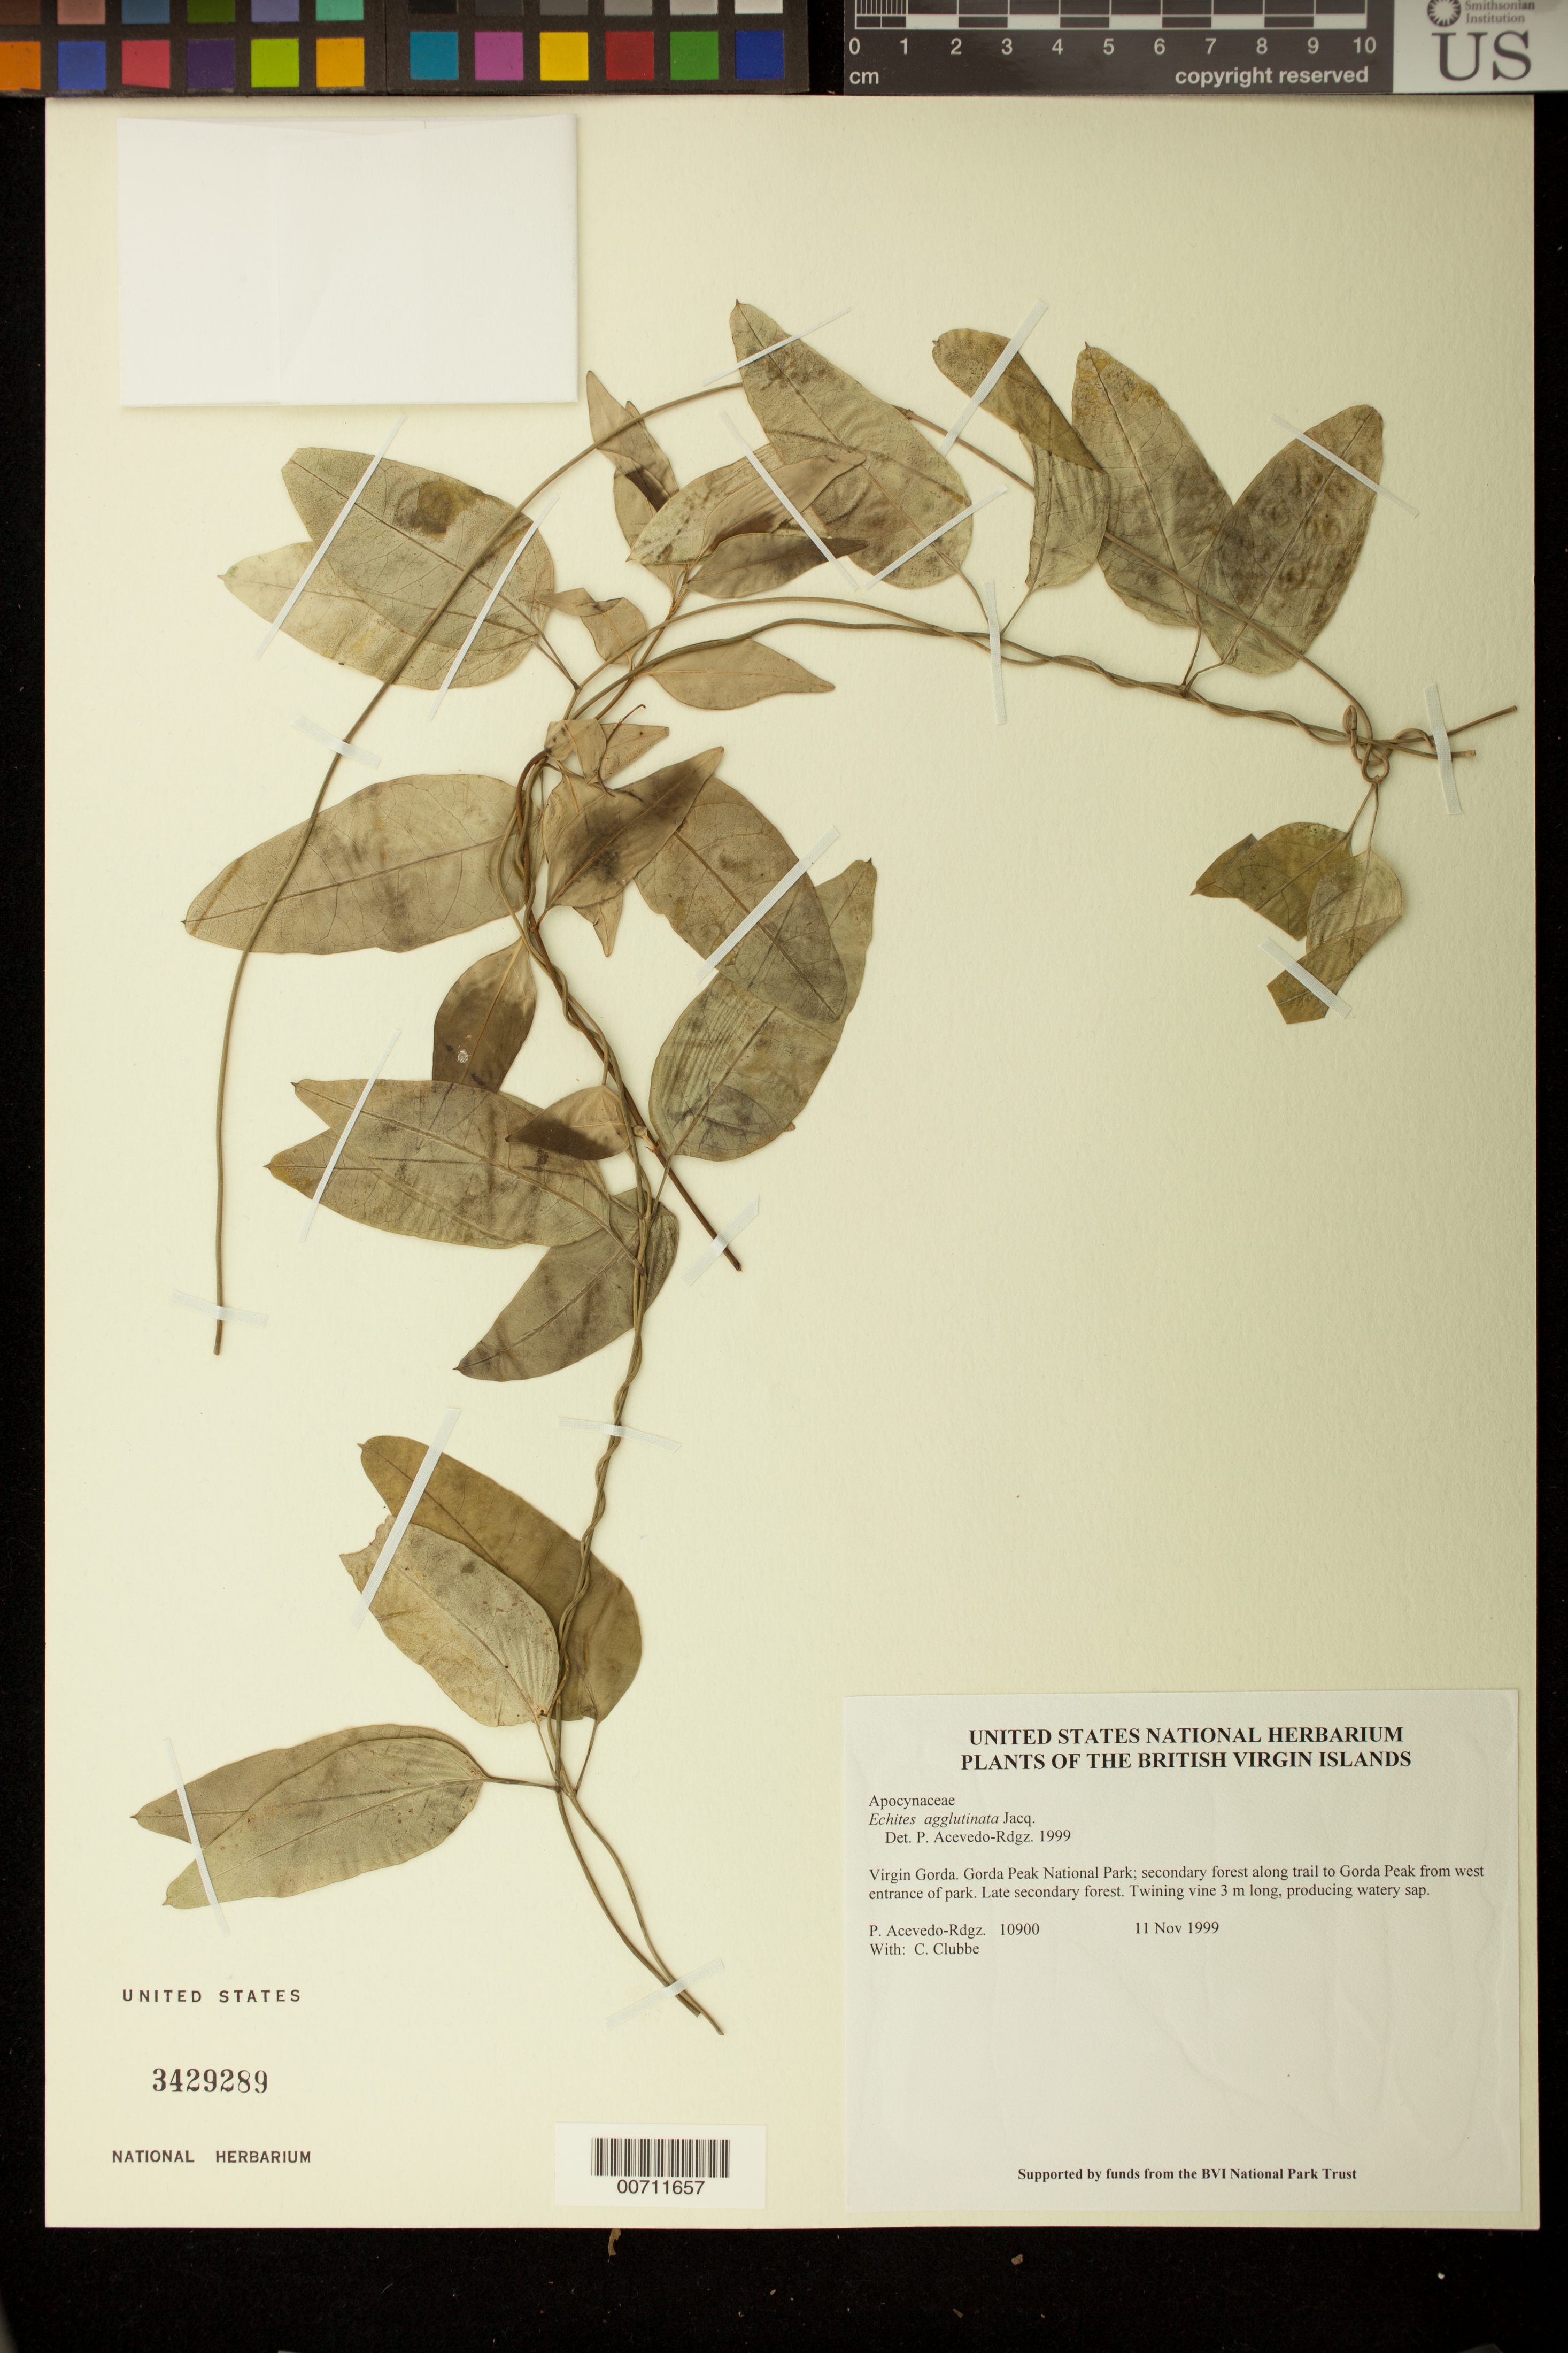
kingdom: Plantae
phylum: Tracheophyta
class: Magnoliopsida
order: Gentianales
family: Apocynaceae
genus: Echites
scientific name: Echites agglutinatus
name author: Jacq.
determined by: Acevedo-Rodríguez, P., (BOT), Smithsonian Institution - National Museum of Natural History (UNITED STATES)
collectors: P. Acevedo-Rodr., C. Clubbe, M. Gillman & C. Hankamer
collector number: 10900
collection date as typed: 11 Nov 1999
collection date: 1999-11-11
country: British Virgin Islands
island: Virgin Gorda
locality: Gorda Peak National Park; secondary forest along trail to Gorda Peak from west entrance of park.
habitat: Late secondary forest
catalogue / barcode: US 3429289